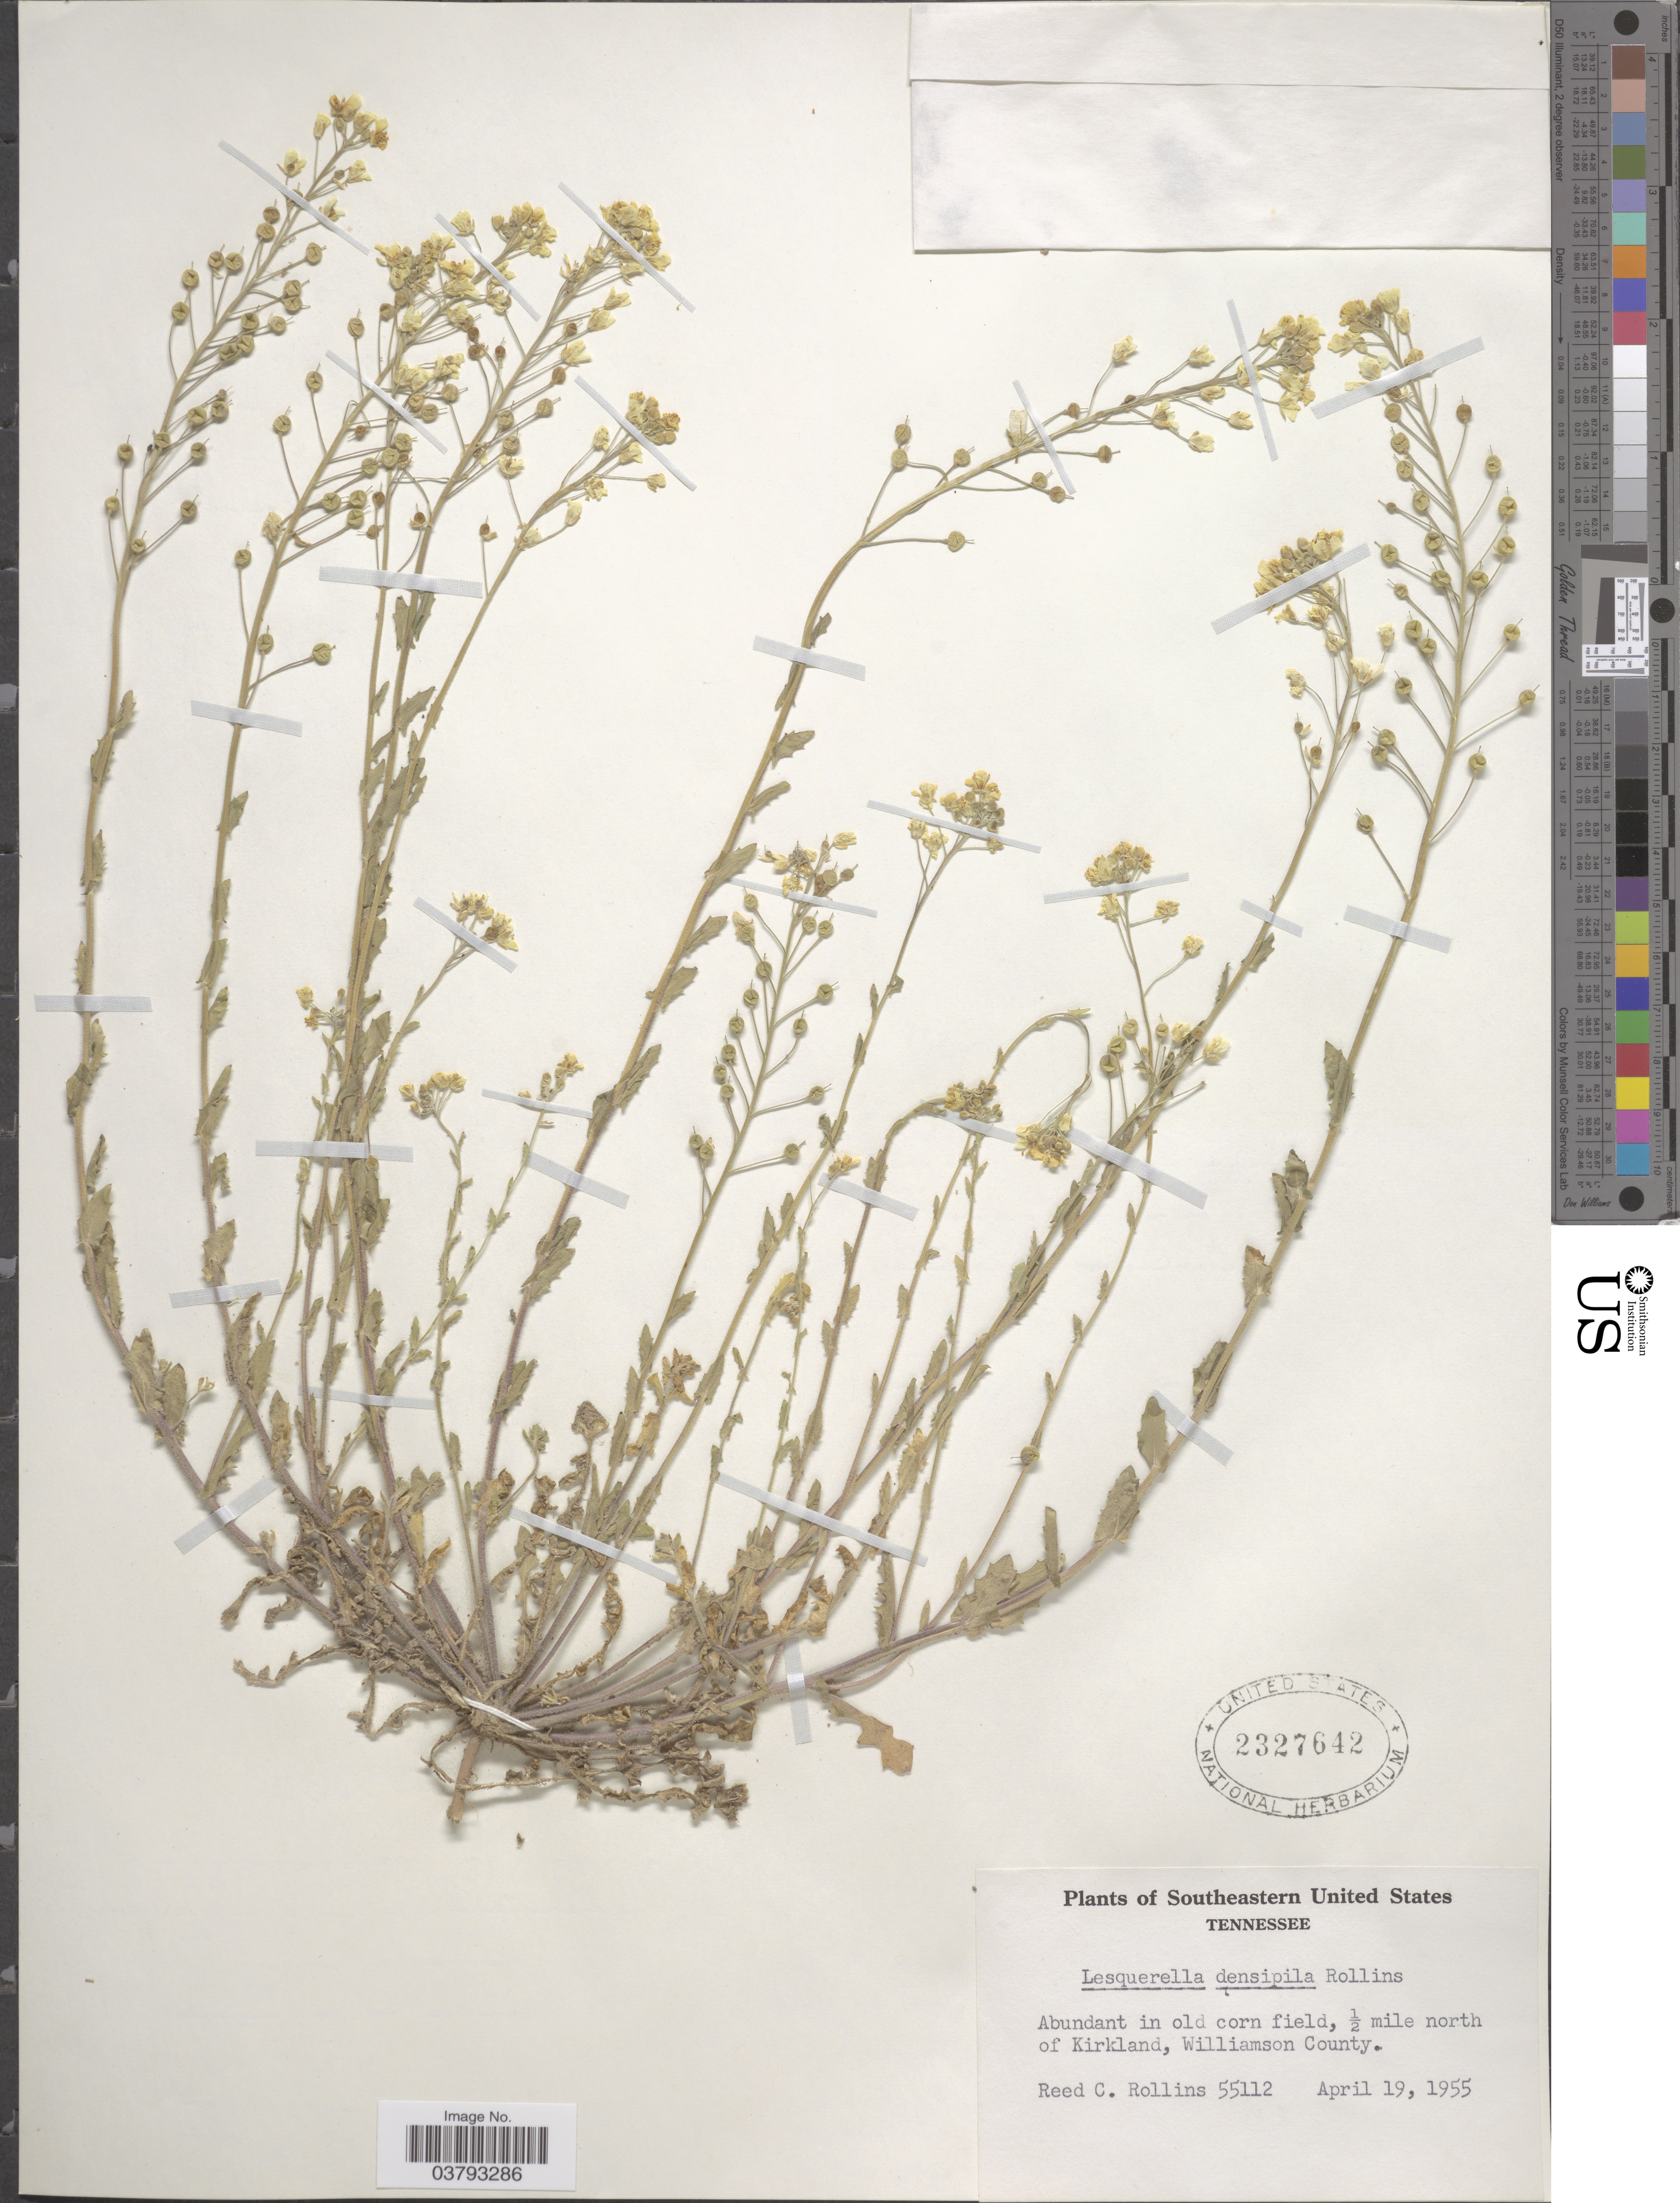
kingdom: Plantae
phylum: Tracheophyta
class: Magnoliopsida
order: Brassicales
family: Brassicaceae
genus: Lesquerella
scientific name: Lesquerella densipila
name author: Rollins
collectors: R. C. Rollins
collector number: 55112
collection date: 1955-04-19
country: United States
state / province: Tennessee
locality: Southeastern United States. ½ mile north of Kirkland, Williamson County.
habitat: abundant in old corn field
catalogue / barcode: US 2327642